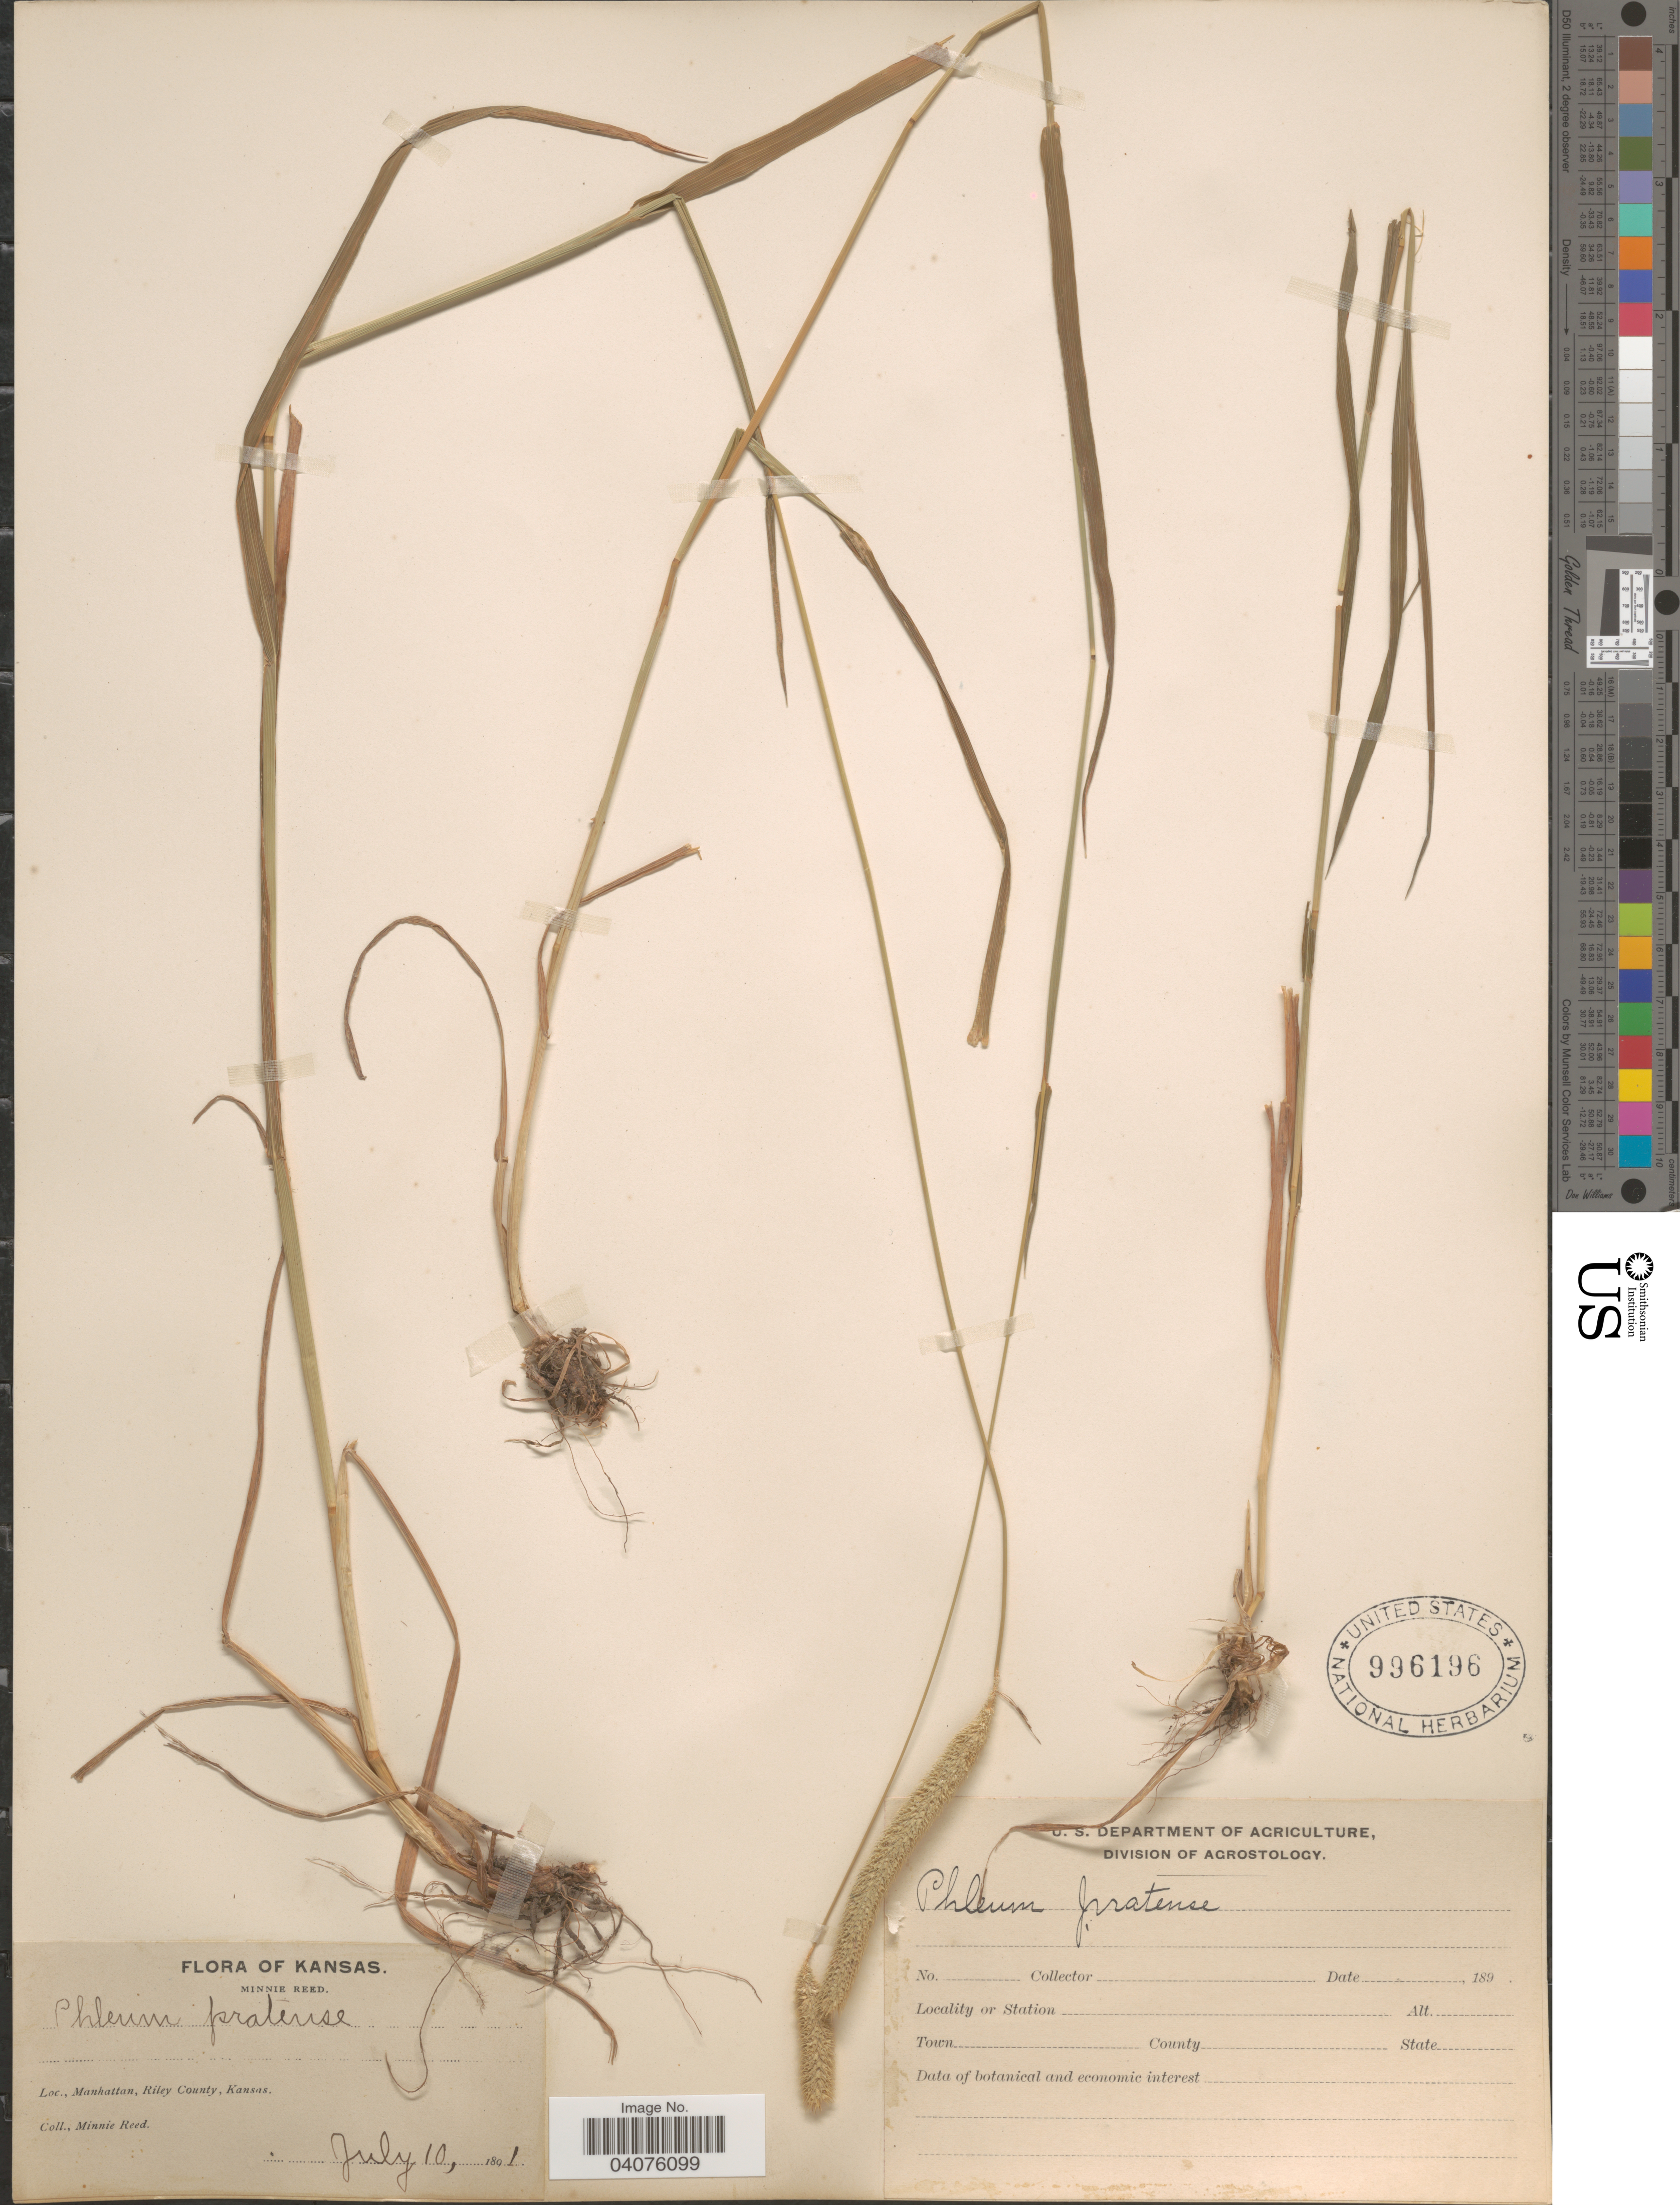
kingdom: Plantae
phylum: Tracheophyta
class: Liliopsida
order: Poales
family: Poaceae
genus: Phleum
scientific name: Phleum pratense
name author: L.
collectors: M. Reed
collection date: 1891-07-10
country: United States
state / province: Kansas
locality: Manhattan, Riley County.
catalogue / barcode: US 996196